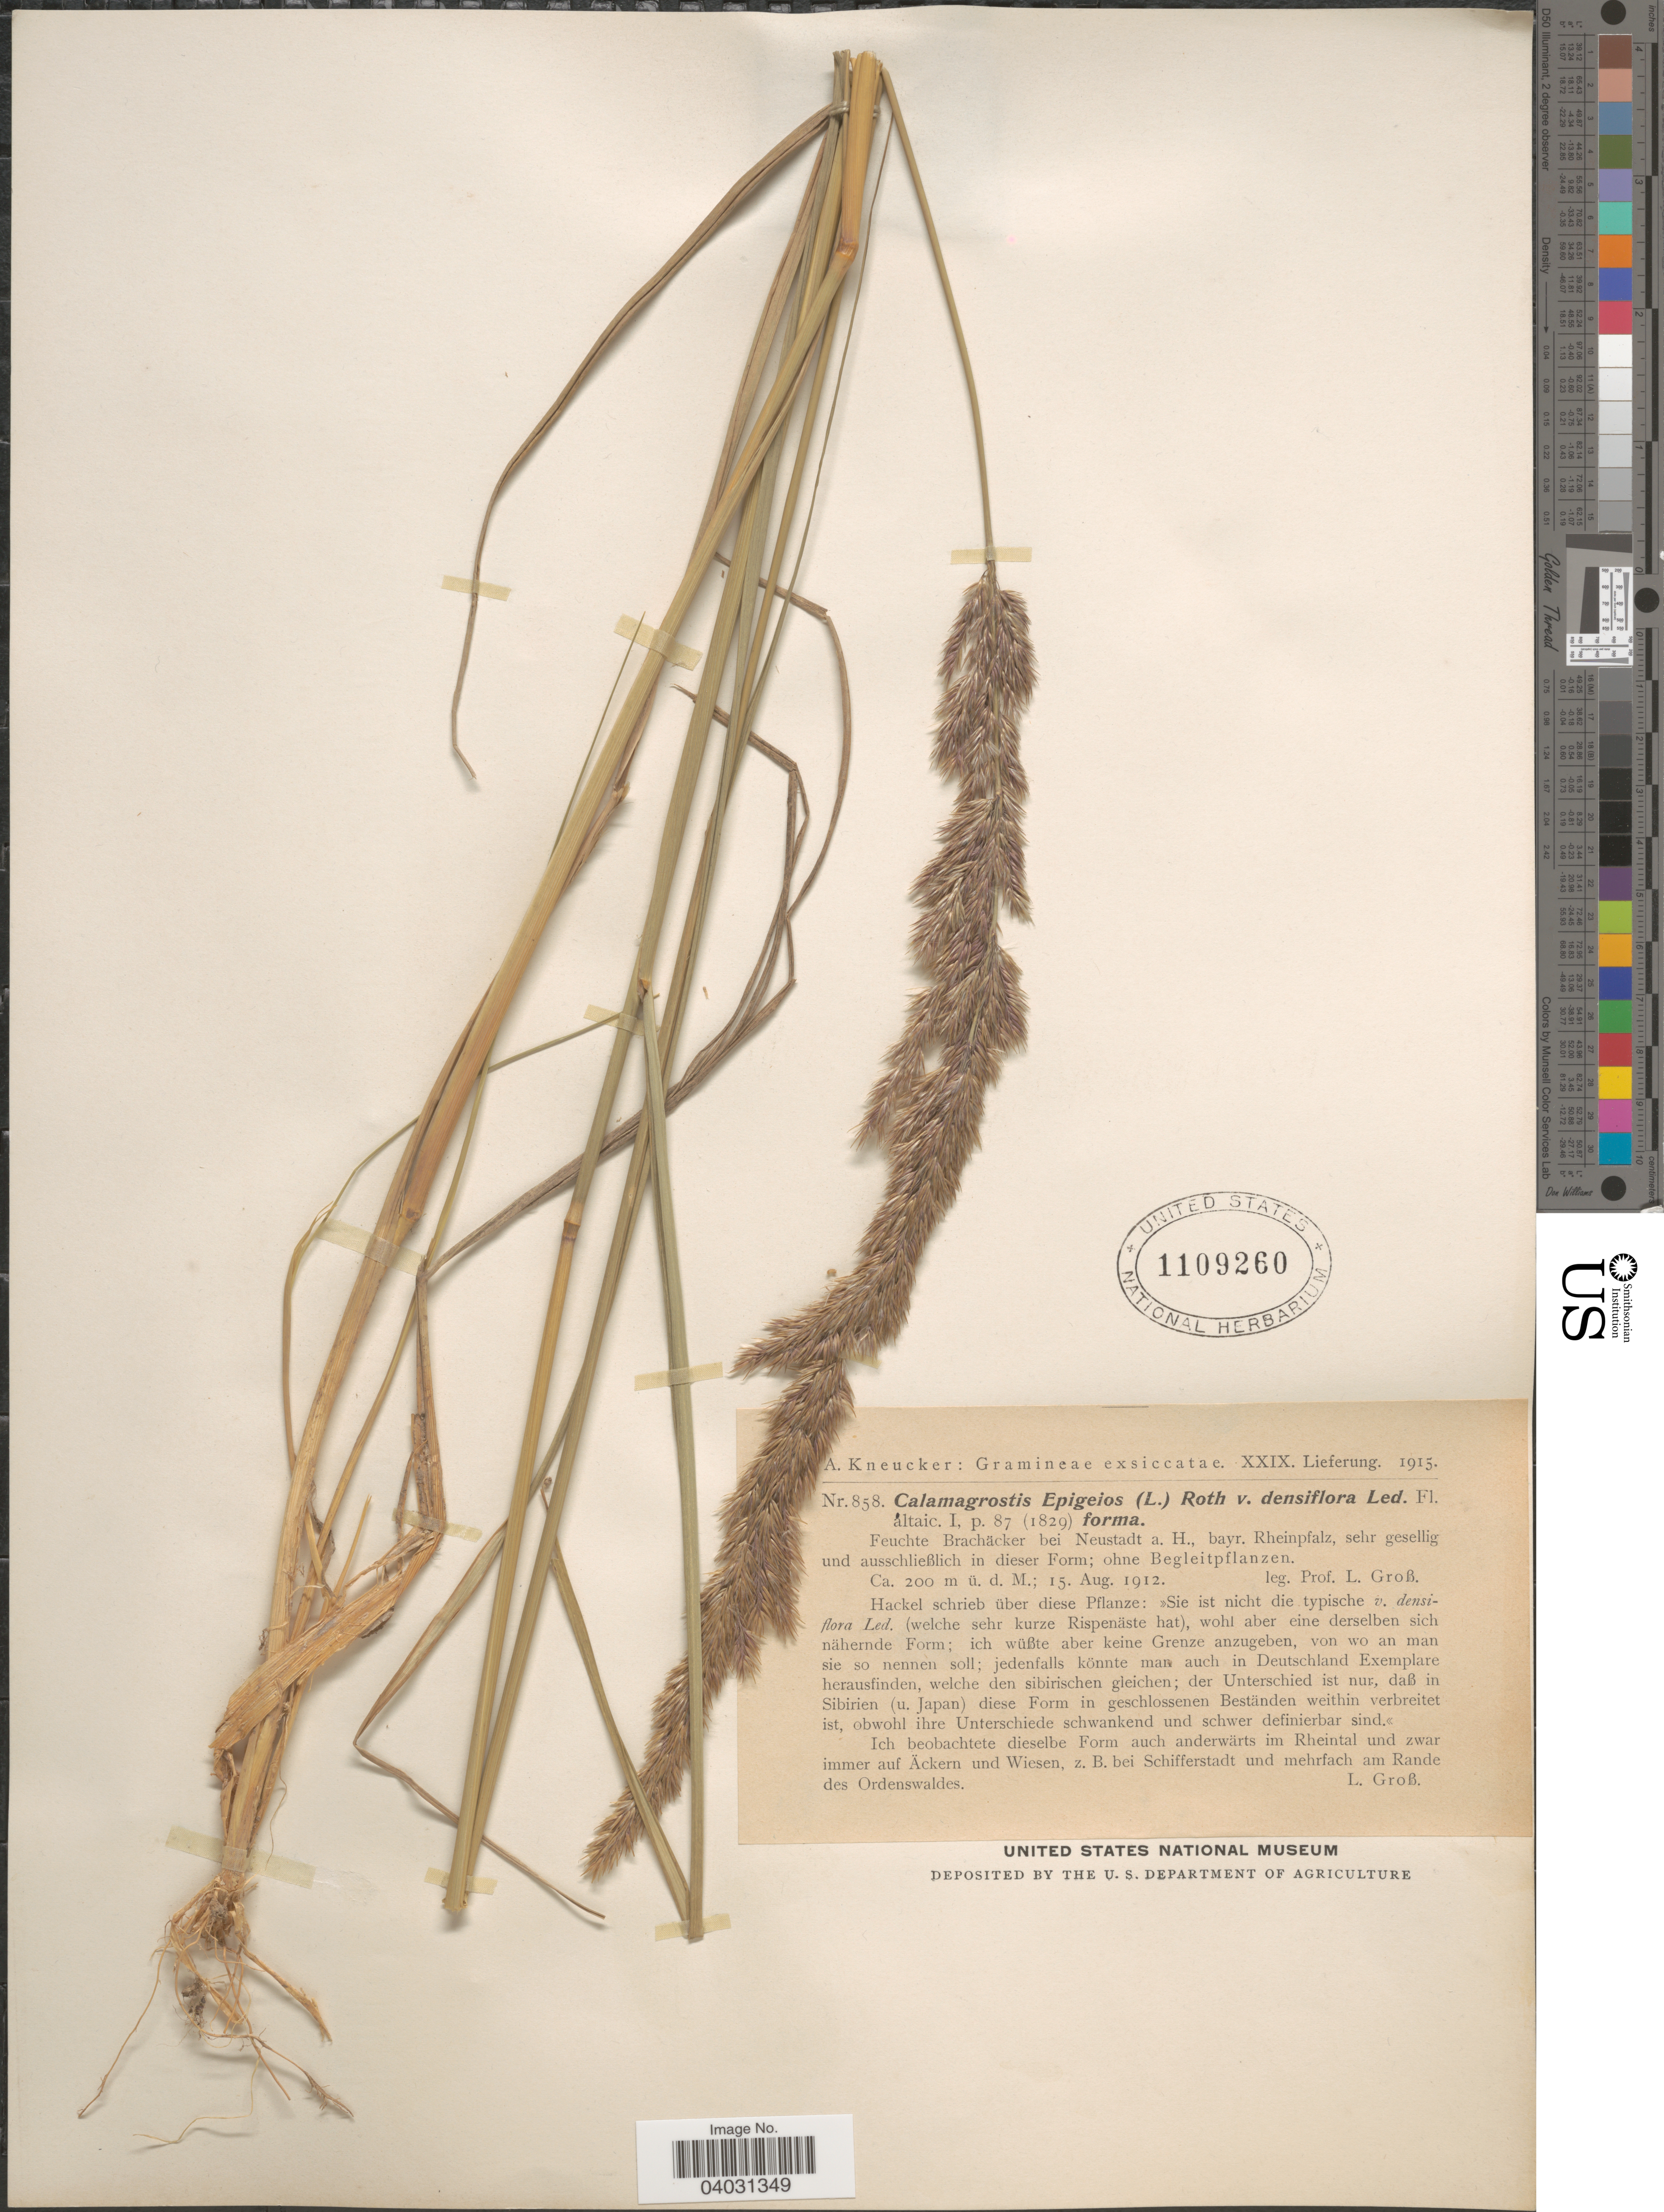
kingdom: Plantae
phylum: Tracheophyta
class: Liliopsida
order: Poales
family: Poaceae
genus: Calamagrostis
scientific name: Calamagrostis epigeios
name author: (L.) Roth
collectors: L. Gross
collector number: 858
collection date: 1912-08-15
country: Germany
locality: Feuchte Brachäcker bei Neustadt a. H., bayr. Rheinpfalz, sehr gesellig und ausschließlich in dieser form; ohne Begleitpflanzen.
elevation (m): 200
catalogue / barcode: US 1109260